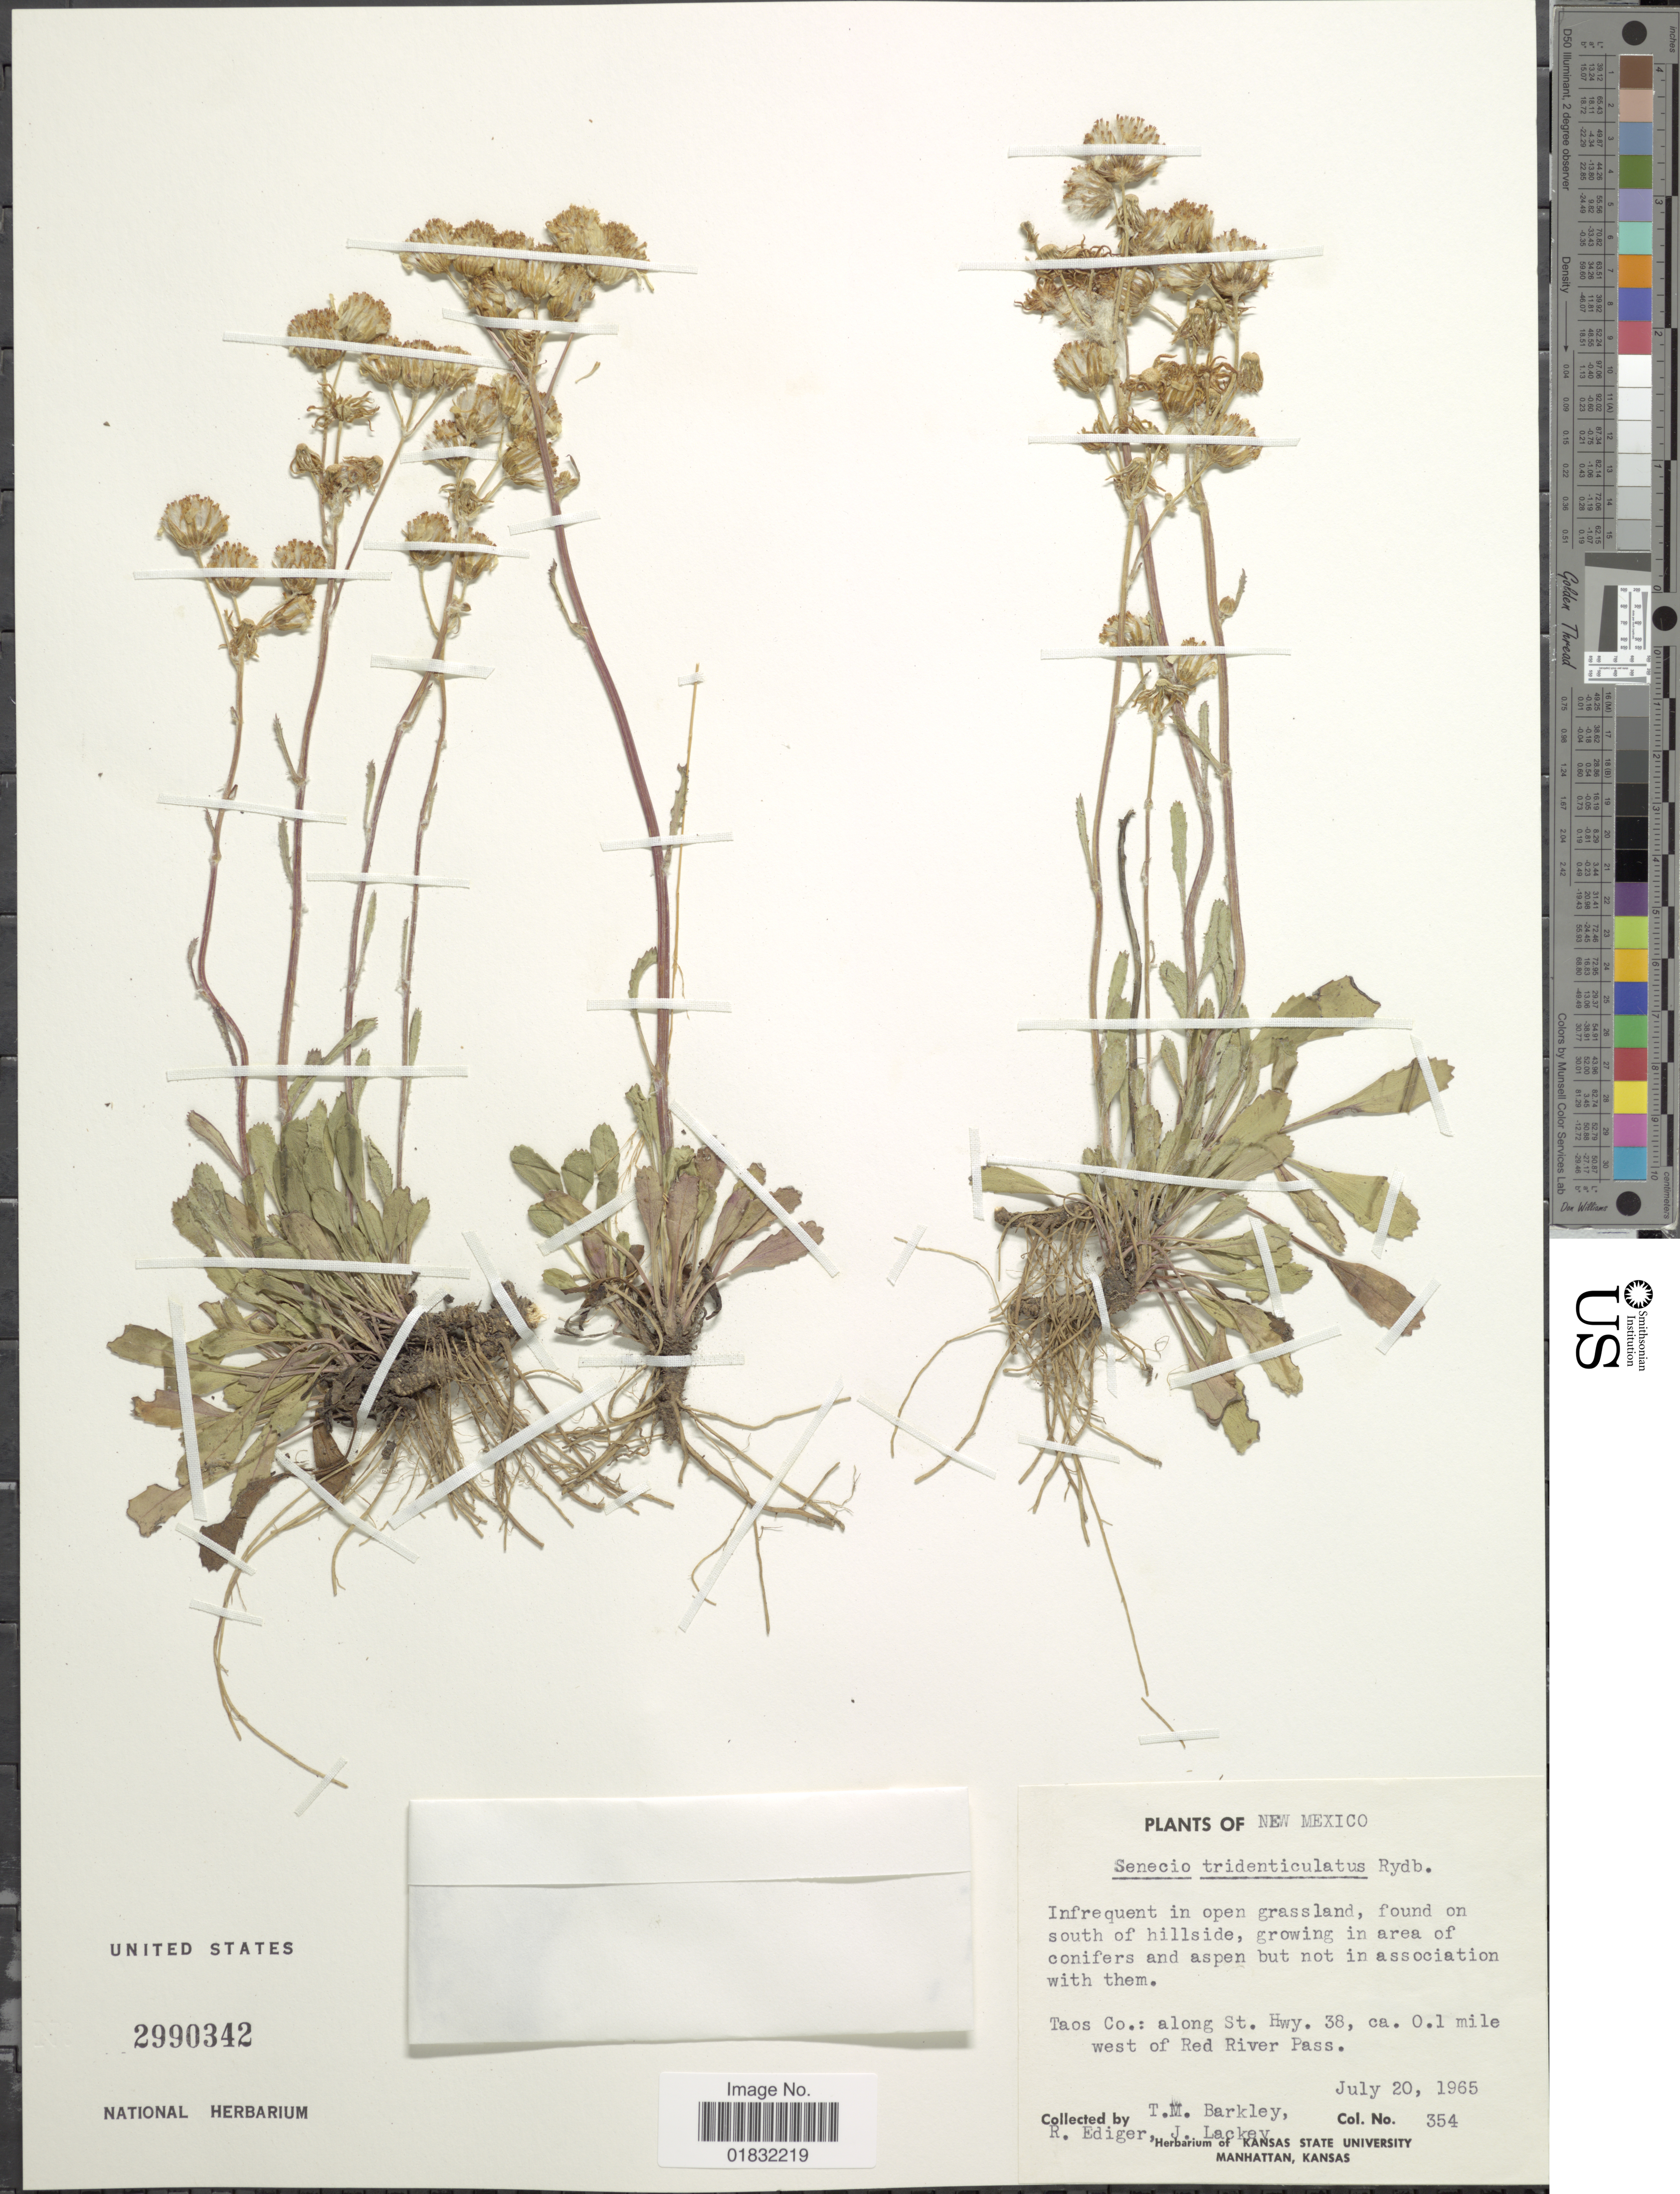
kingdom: Plantae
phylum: Tracheophyta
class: Magnoliopsida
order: Asterales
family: Asteraceae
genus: Packera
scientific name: Packera tridenticulata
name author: (Rydb.) W.A. Weber & Á. Löve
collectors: T. M. Barkley, R. I. Ediger & J. Lackey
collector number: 354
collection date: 1965-07-20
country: United States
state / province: New Mexico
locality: Taos Co: along St Hwy. 38, ca 0.1 mile west of Red River Pass, Infrequent in open grassland, found on south of hillside, growing in area of conifers and aspen but not in association with them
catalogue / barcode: US 2990342